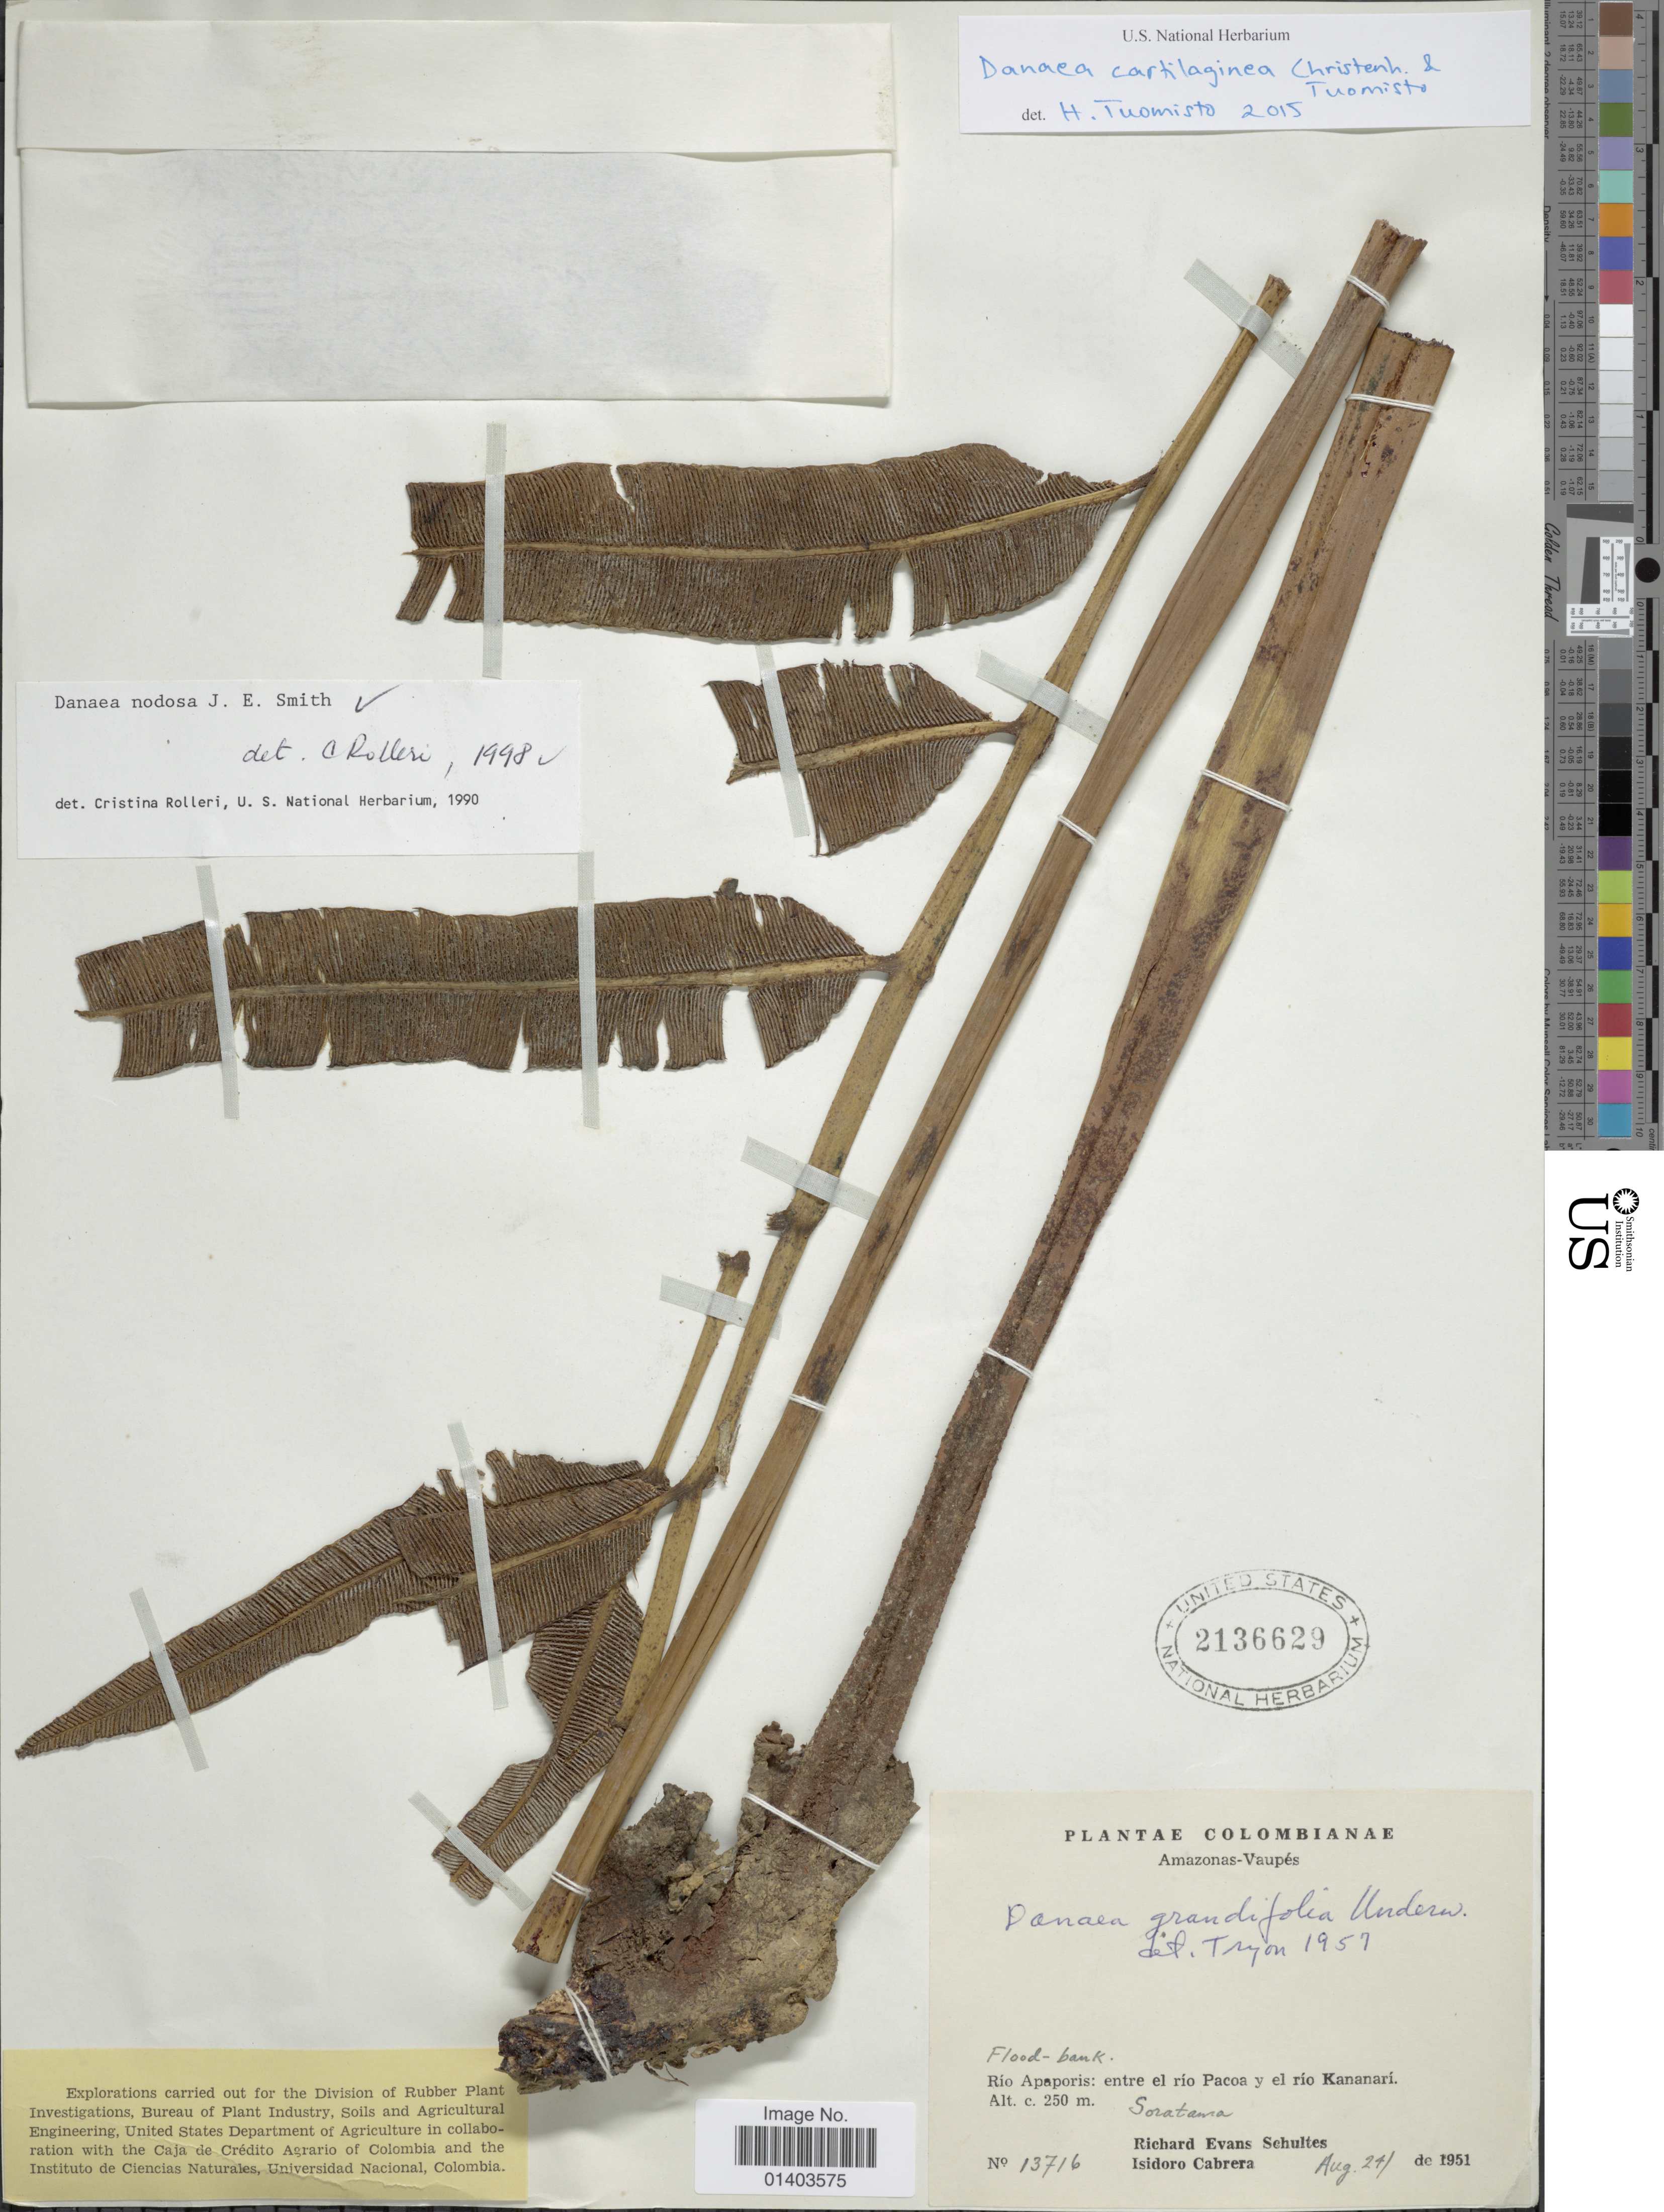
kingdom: Plantae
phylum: Tracheophyta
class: Polypodiopsida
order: Marattiales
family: Marattiaceae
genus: Danaea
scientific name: Danaea cartilaginea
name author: Christenh. & Tuomisto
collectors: R. E. Schultes & I. Cabrera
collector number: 13716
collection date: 1951-08-24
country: Colombia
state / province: Vaupés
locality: Amazona-Vaupés, Rio Apaporis: entre el río Pacoa y el río Kananarí,Soratama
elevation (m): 250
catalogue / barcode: US 2136629